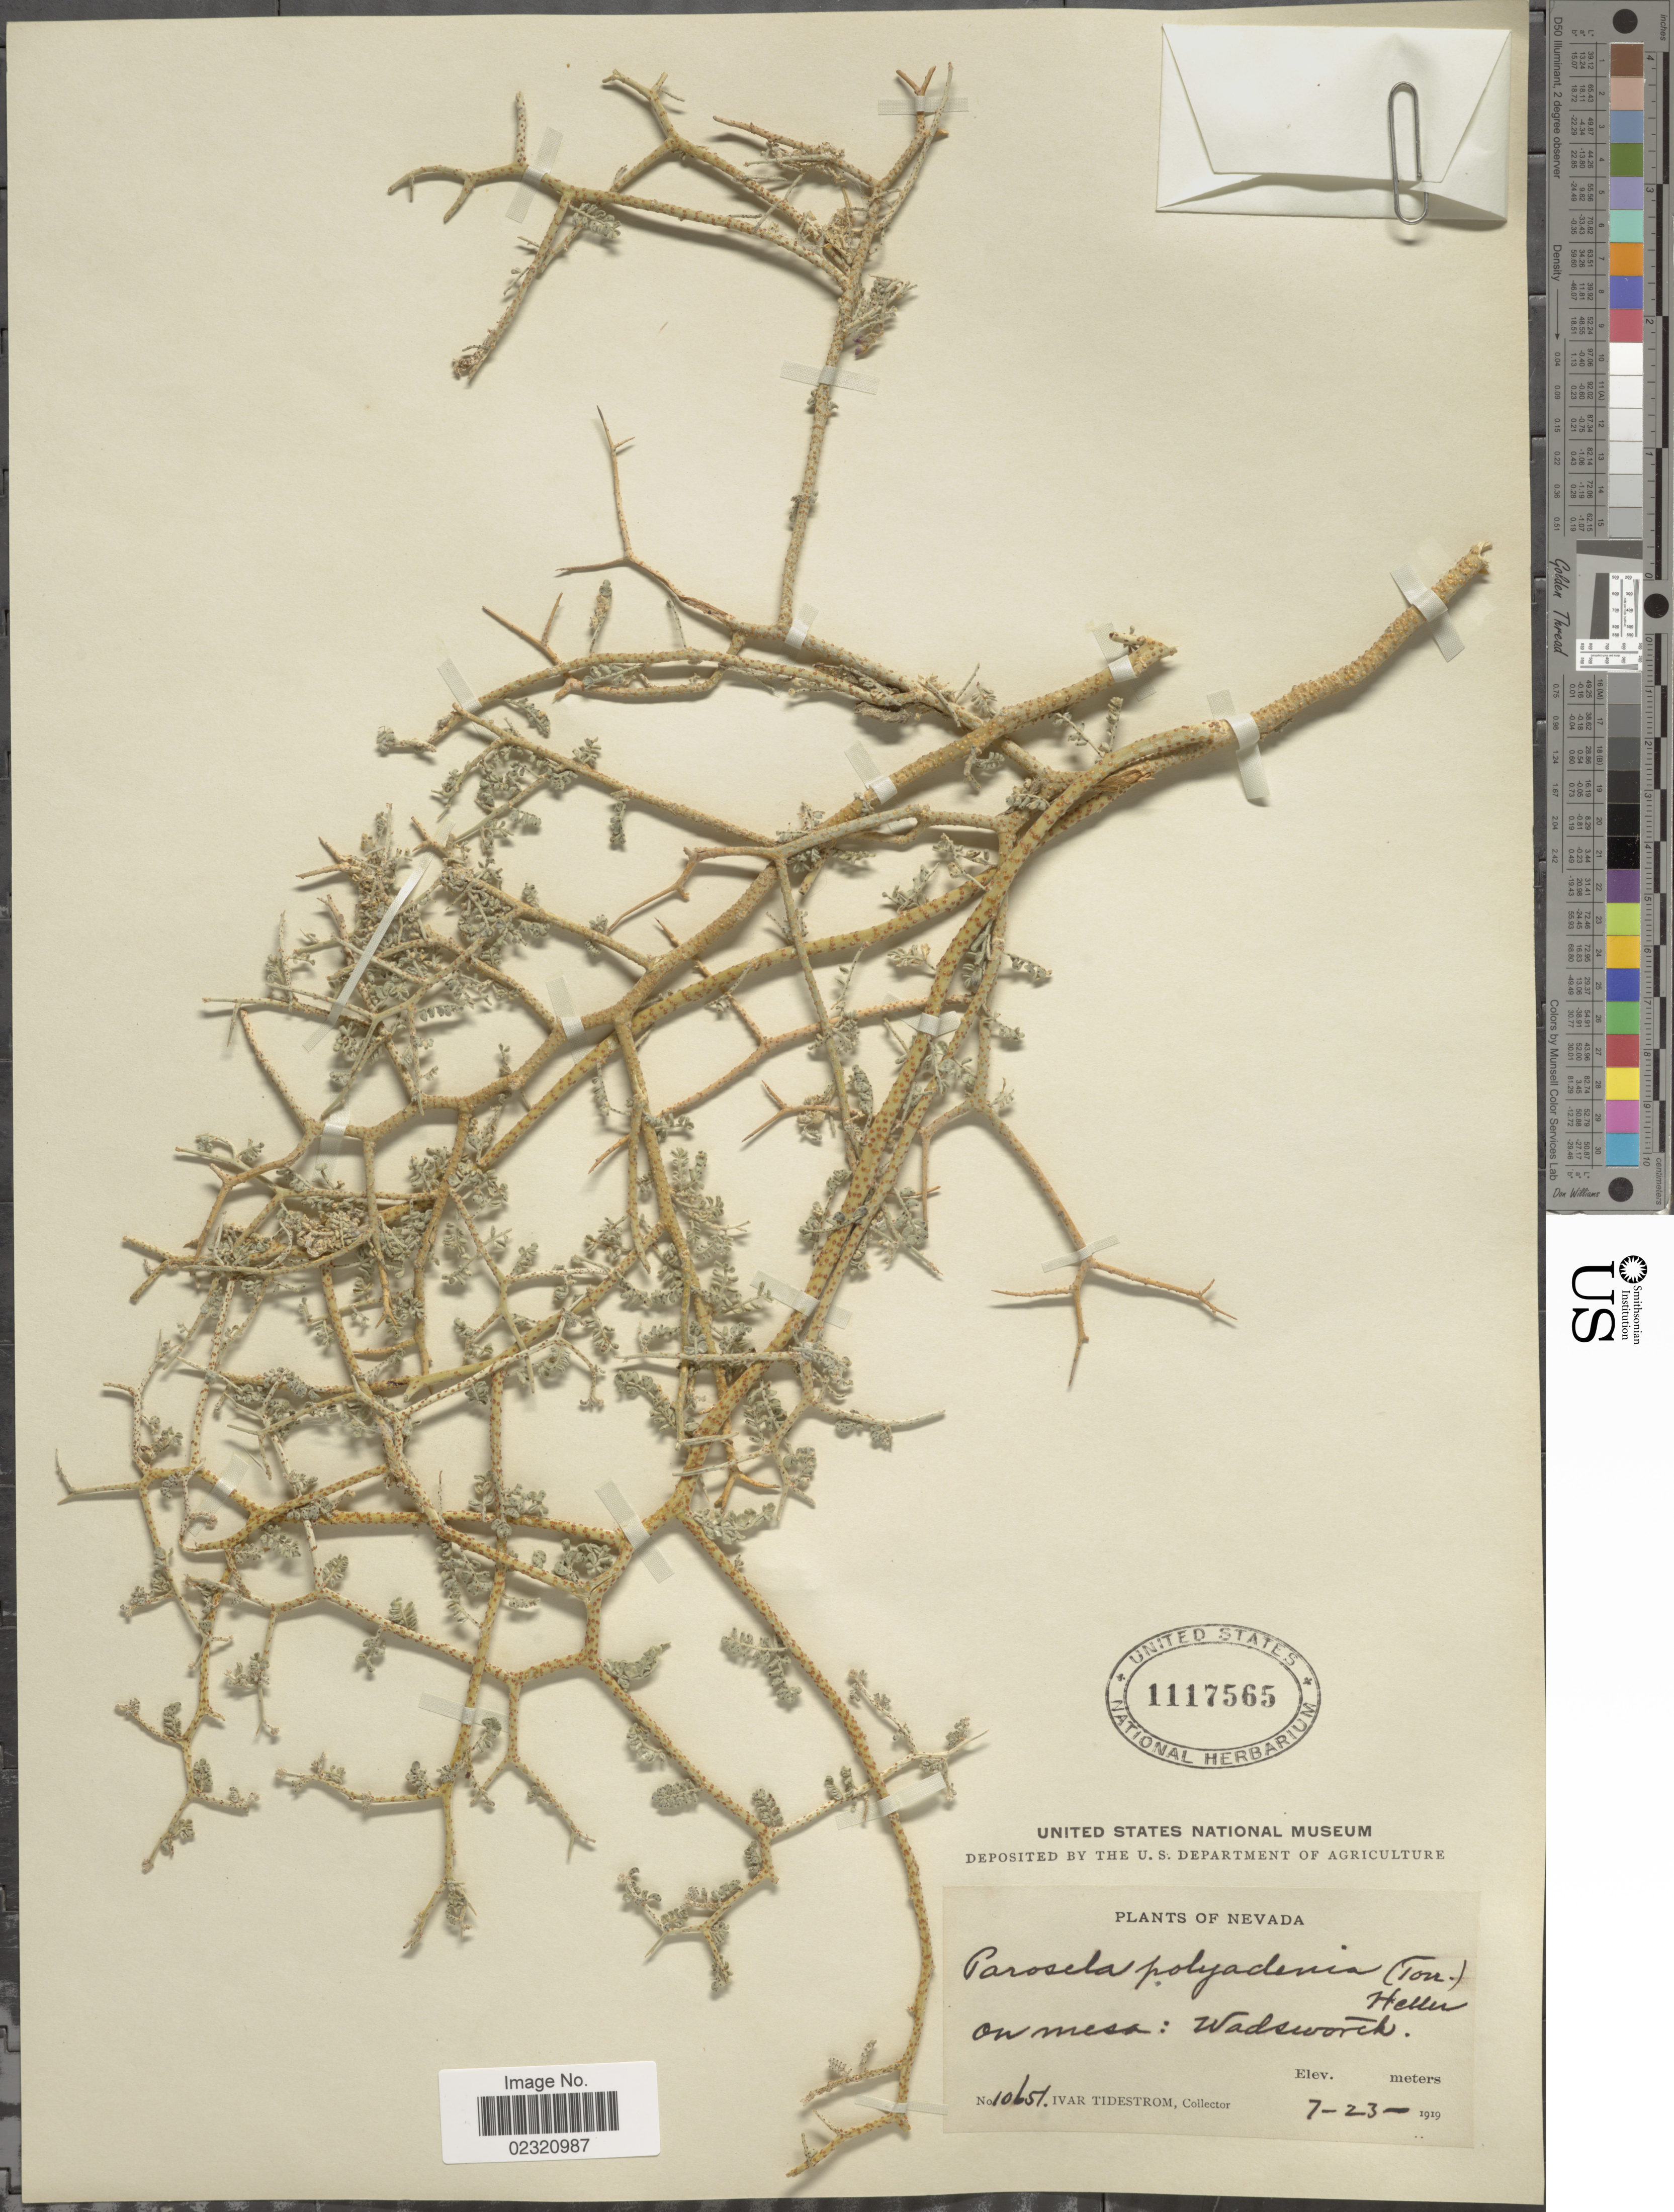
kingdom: Plantae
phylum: Tracheophyta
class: Magnoliopsida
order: Fabales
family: Fabaceae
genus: Psorothamnus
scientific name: Psorothamnus polydenius var. polydenius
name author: (Torr.) Rydb.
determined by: Strong, M. T., (US), Smithsonian Institution - National Museum of Natural History (UNITED STATES)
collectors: I. F. Tidestrom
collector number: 10651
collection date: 1919-07-23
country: United States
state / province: Nevada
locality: On mesa: Wadsworth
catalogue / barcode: US 1117565